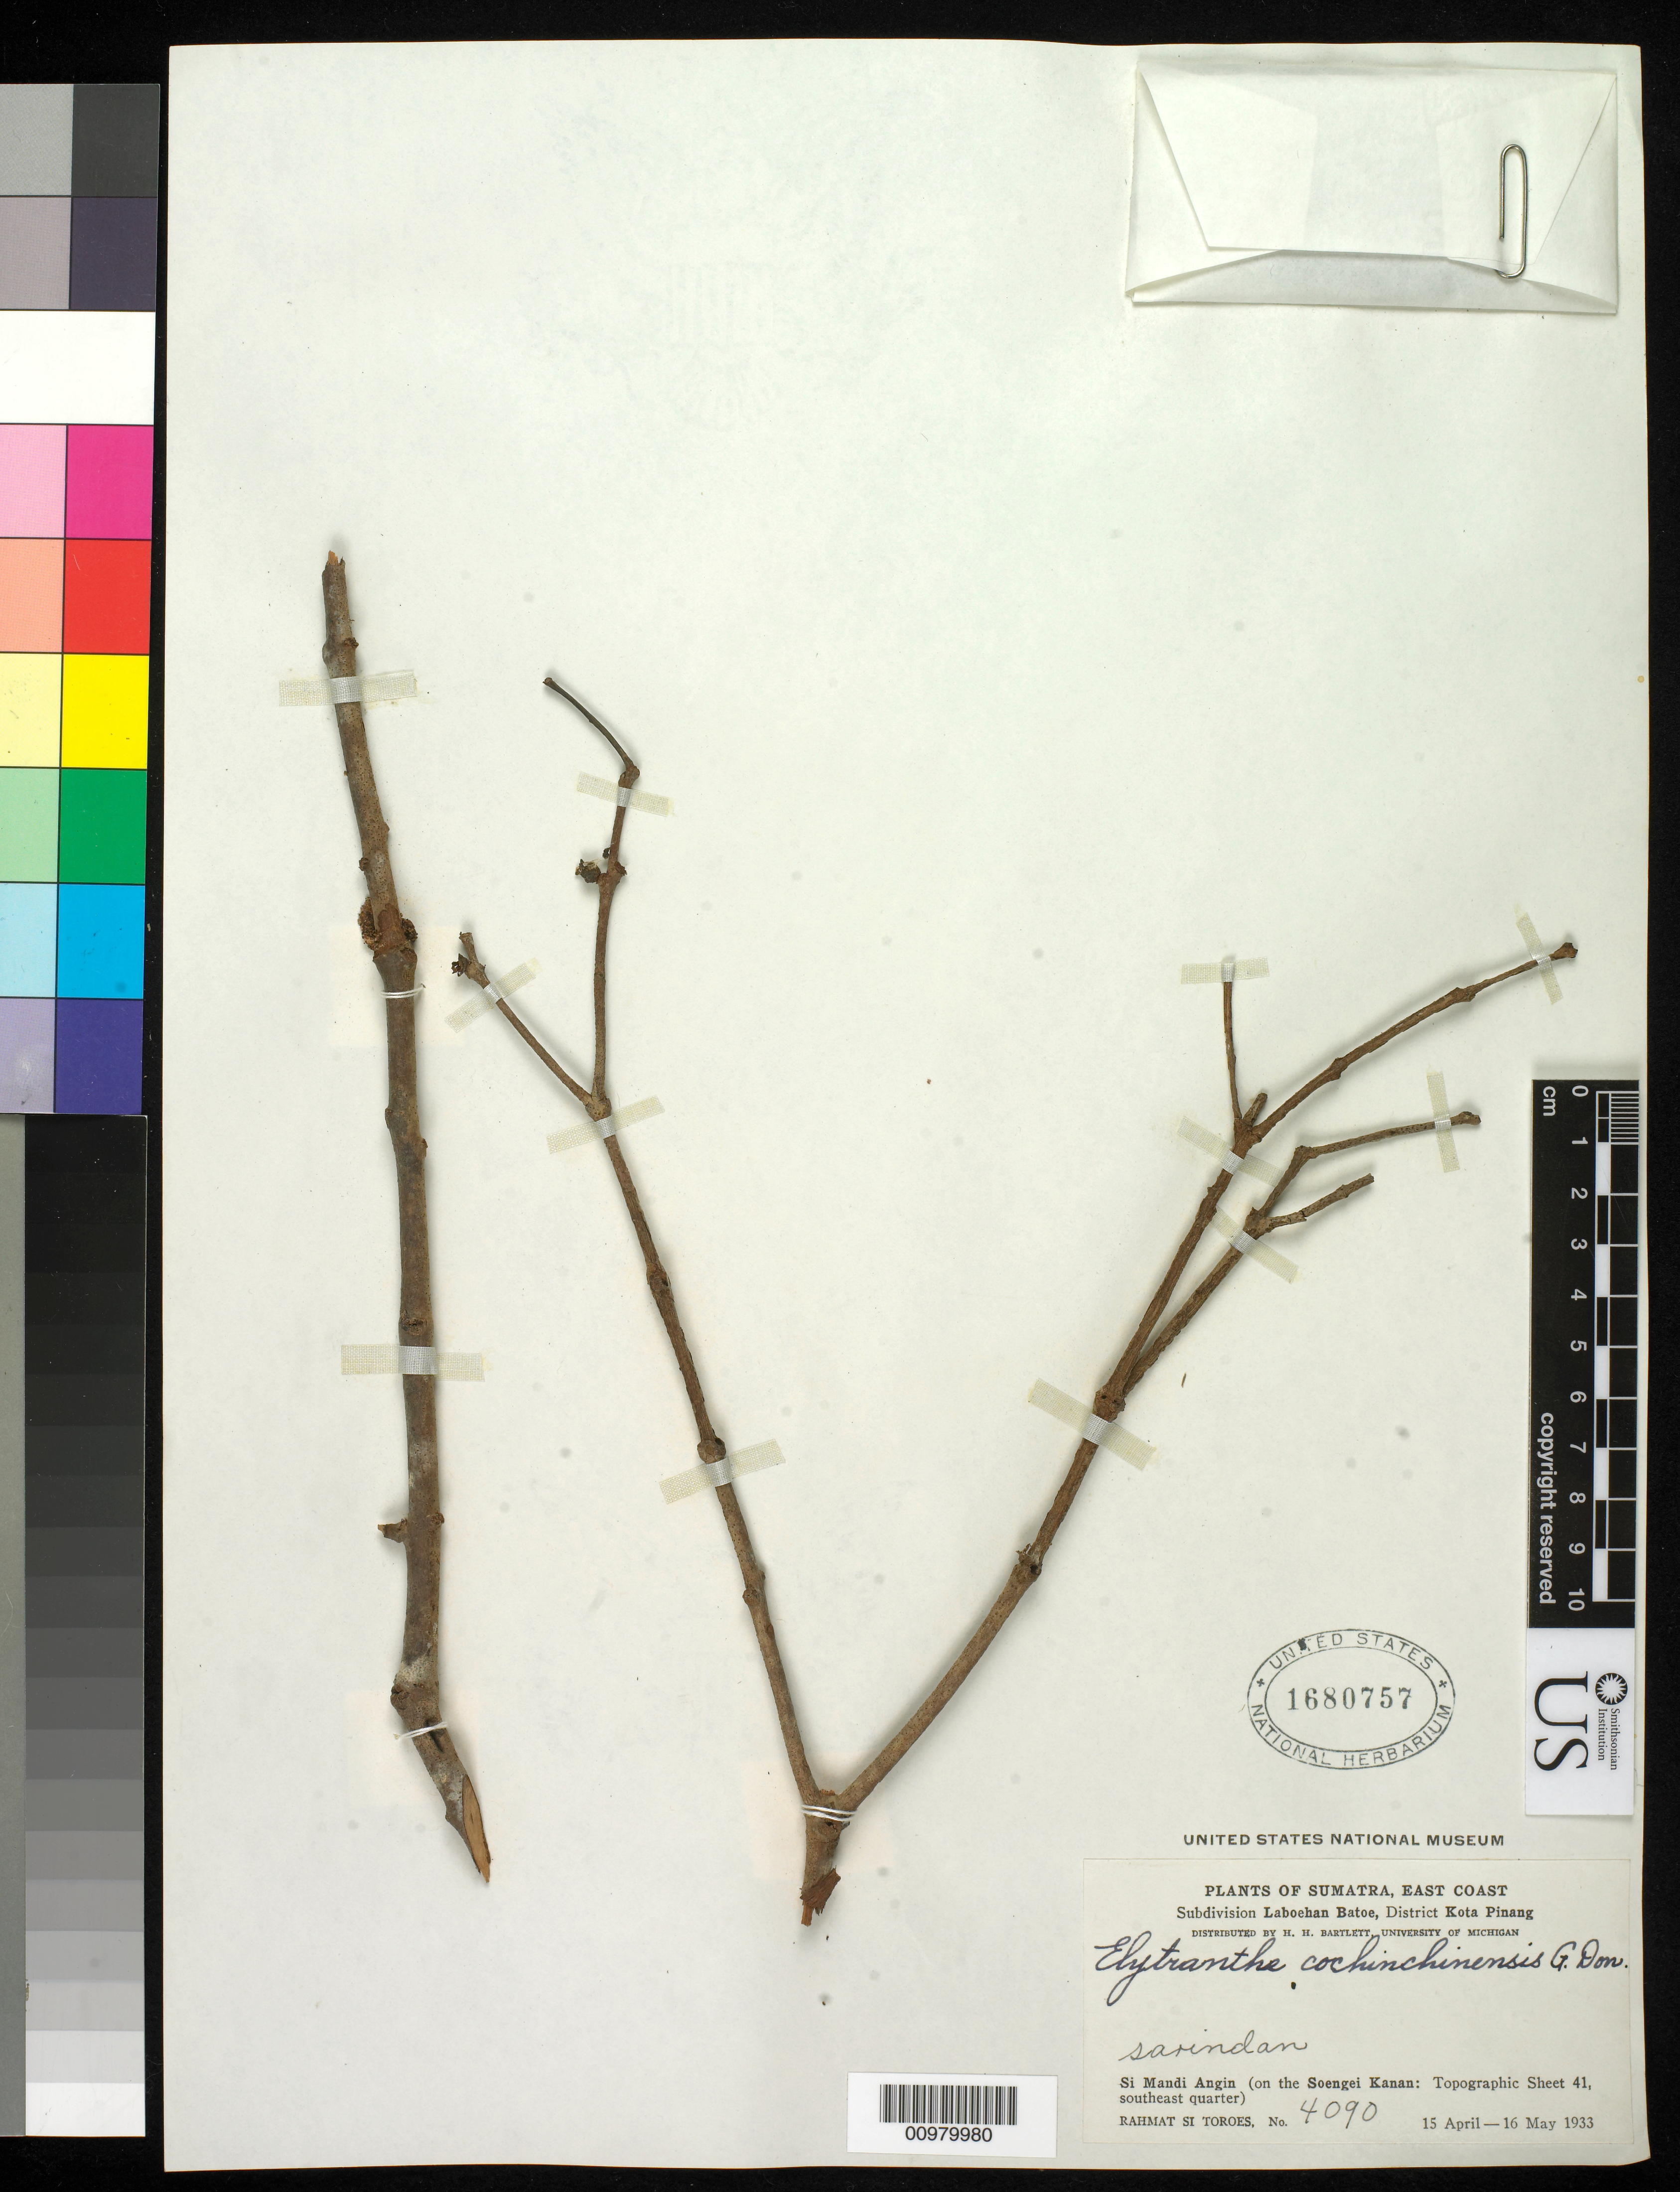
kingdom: Plantae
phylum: Tracheophyta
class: Magnoliopsida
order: Santalales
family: Loranthaceae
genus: Elytranthe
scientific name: Elytranthe cochinchinensis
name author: (Lour.) G. Don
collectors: Rahmat Si Boeea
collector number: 4090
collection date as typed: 15 Apr 1933 to 16 May 1933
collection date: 1933-04-15/1933-05-16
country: Indonesia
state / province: Sumatra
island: Sumatra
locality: Si Mandi Angin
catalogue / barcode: US 1680757